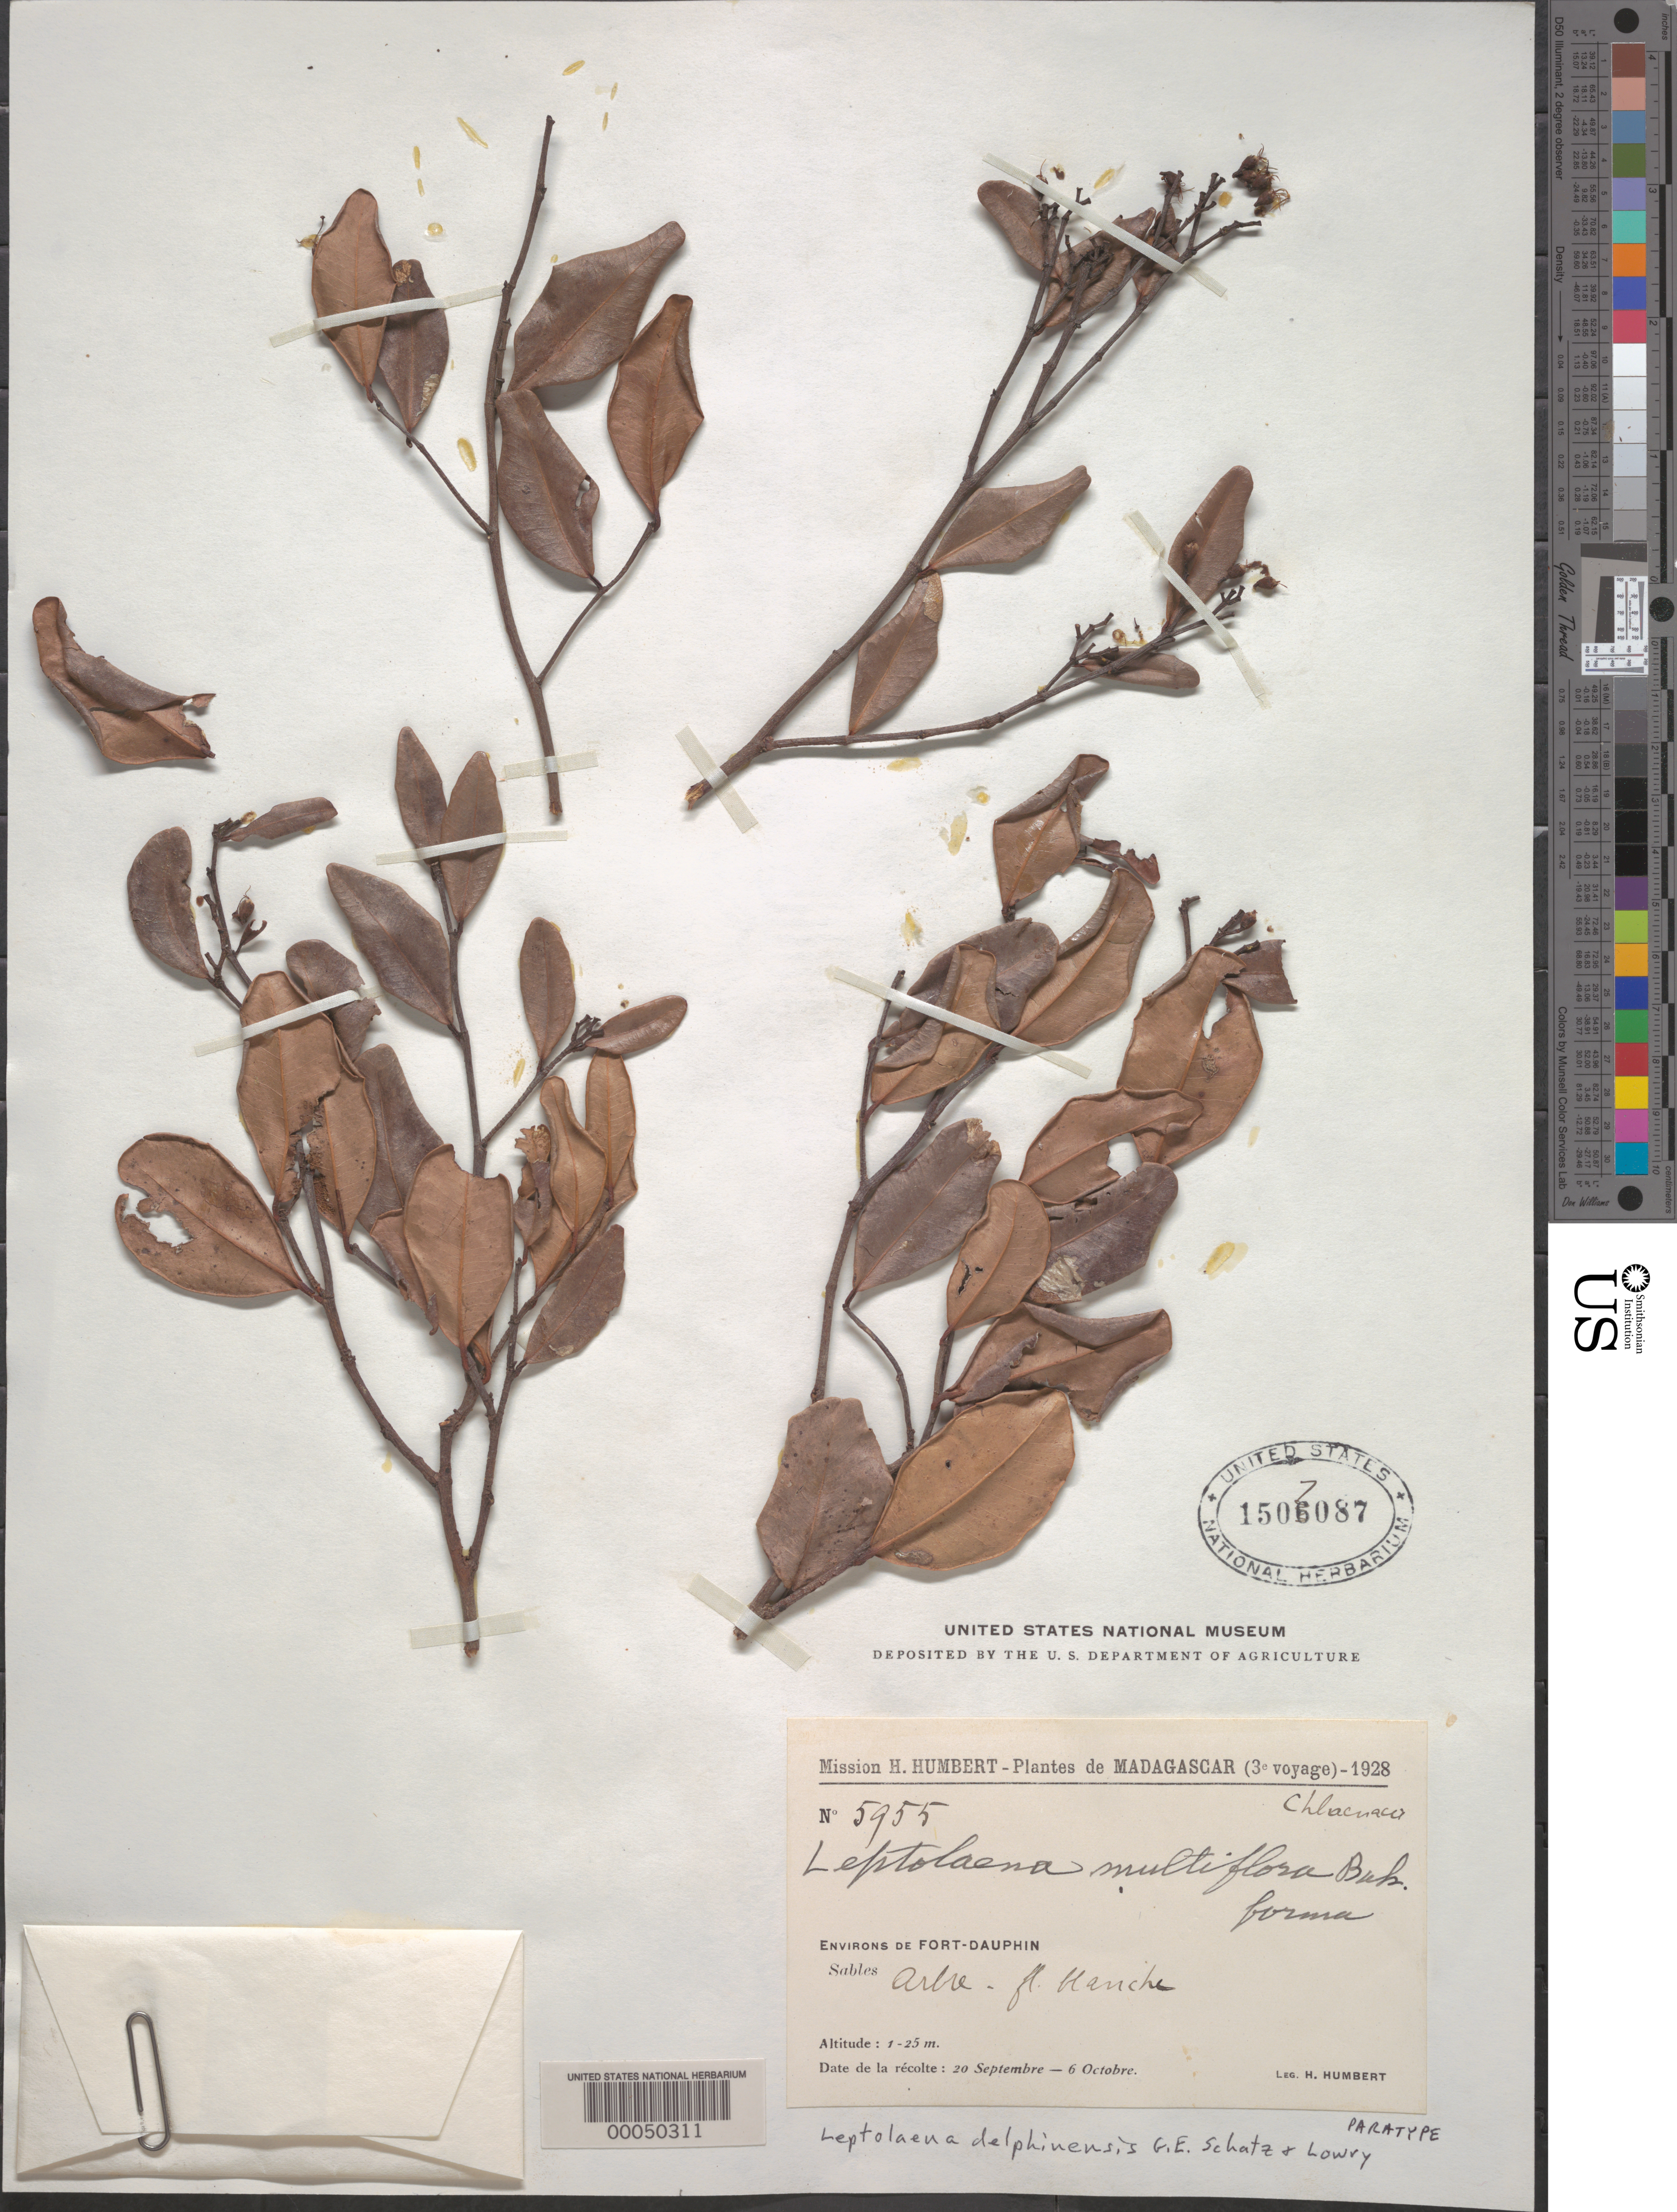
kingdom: Plantae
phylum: Tracheophyta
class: Magnoliopsida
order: Malvales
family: Sarcolaenaceae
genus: Leptolaena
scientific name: Leptolaena multiflora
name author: Thouars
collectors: H. Humbert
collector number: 5955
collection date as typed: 20 Sep 1928 to 06 Oct 1928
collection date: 1928-09-20/1928-10-06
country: Madagascar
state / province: Anosy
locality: Fort-dauphin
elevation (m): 1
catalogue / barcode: US 1507087